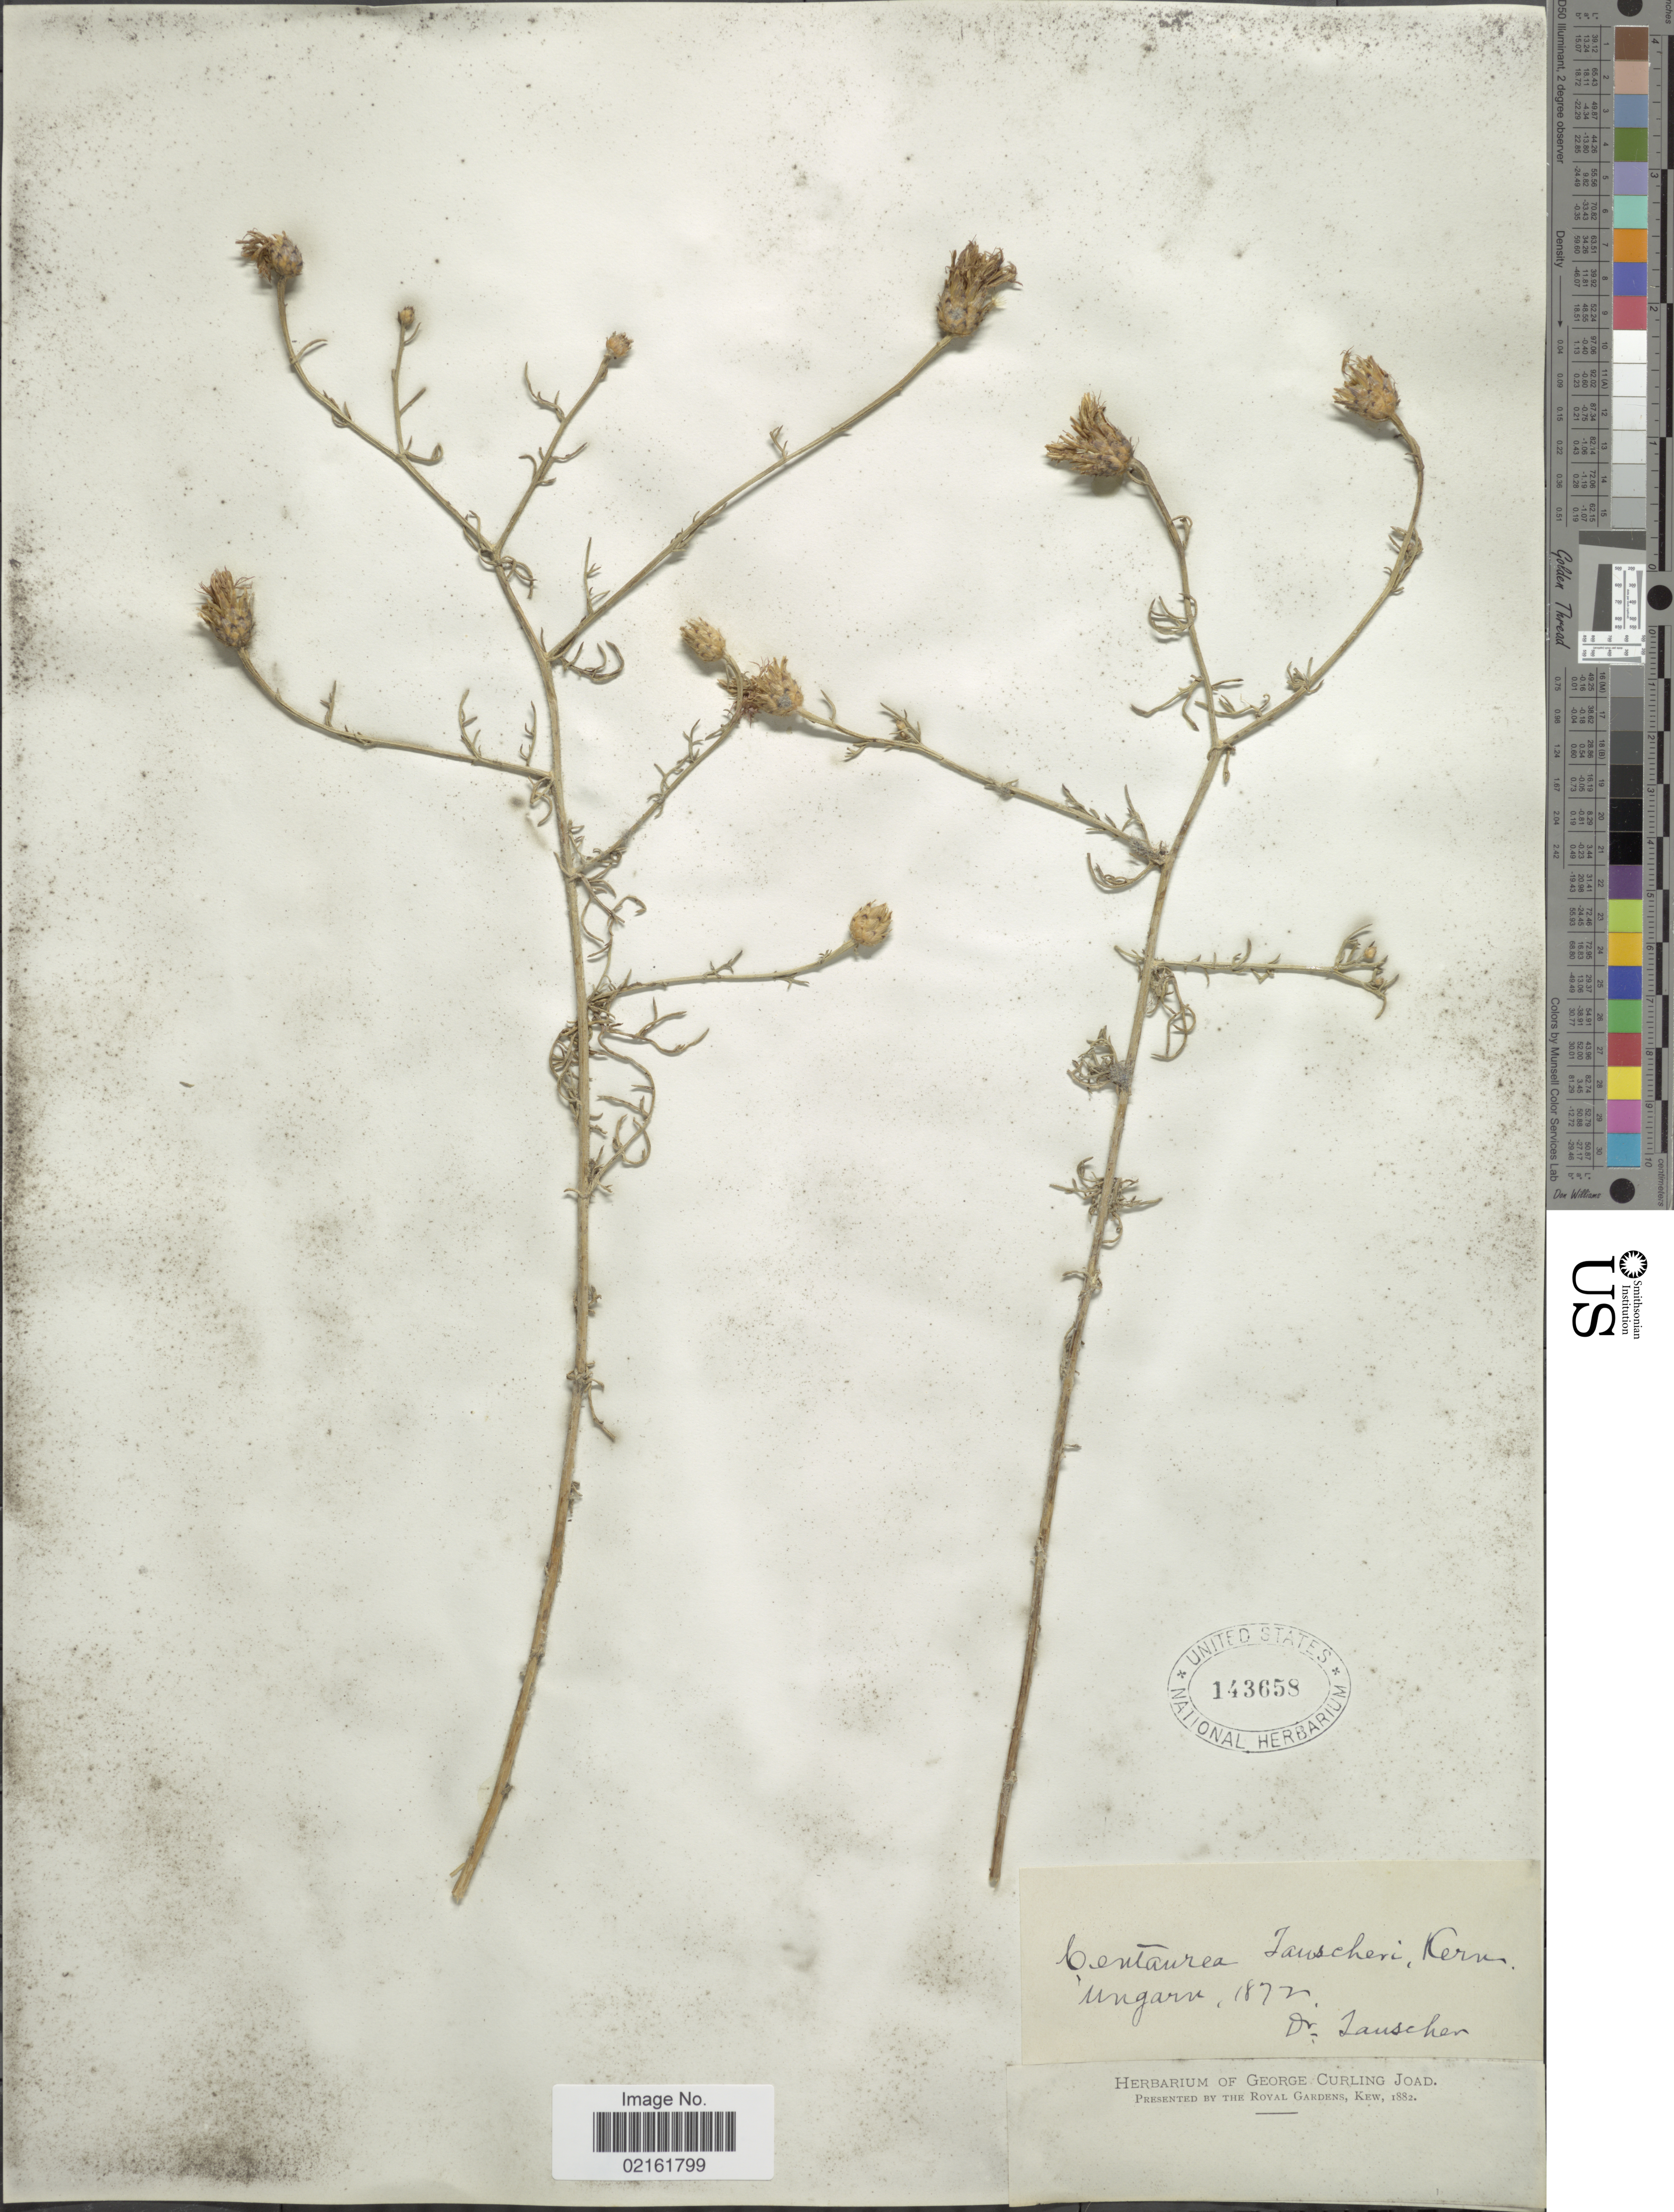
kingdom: Plantae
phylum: Tracheophyta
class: Magnoliopsida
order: Asterales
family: Asteraceae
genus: Centaurea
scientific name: Centaurea tauscheri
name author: A. Kern.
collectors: Tauscher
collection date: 1872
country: Hungary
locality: Ungarn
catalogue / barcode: US 143658